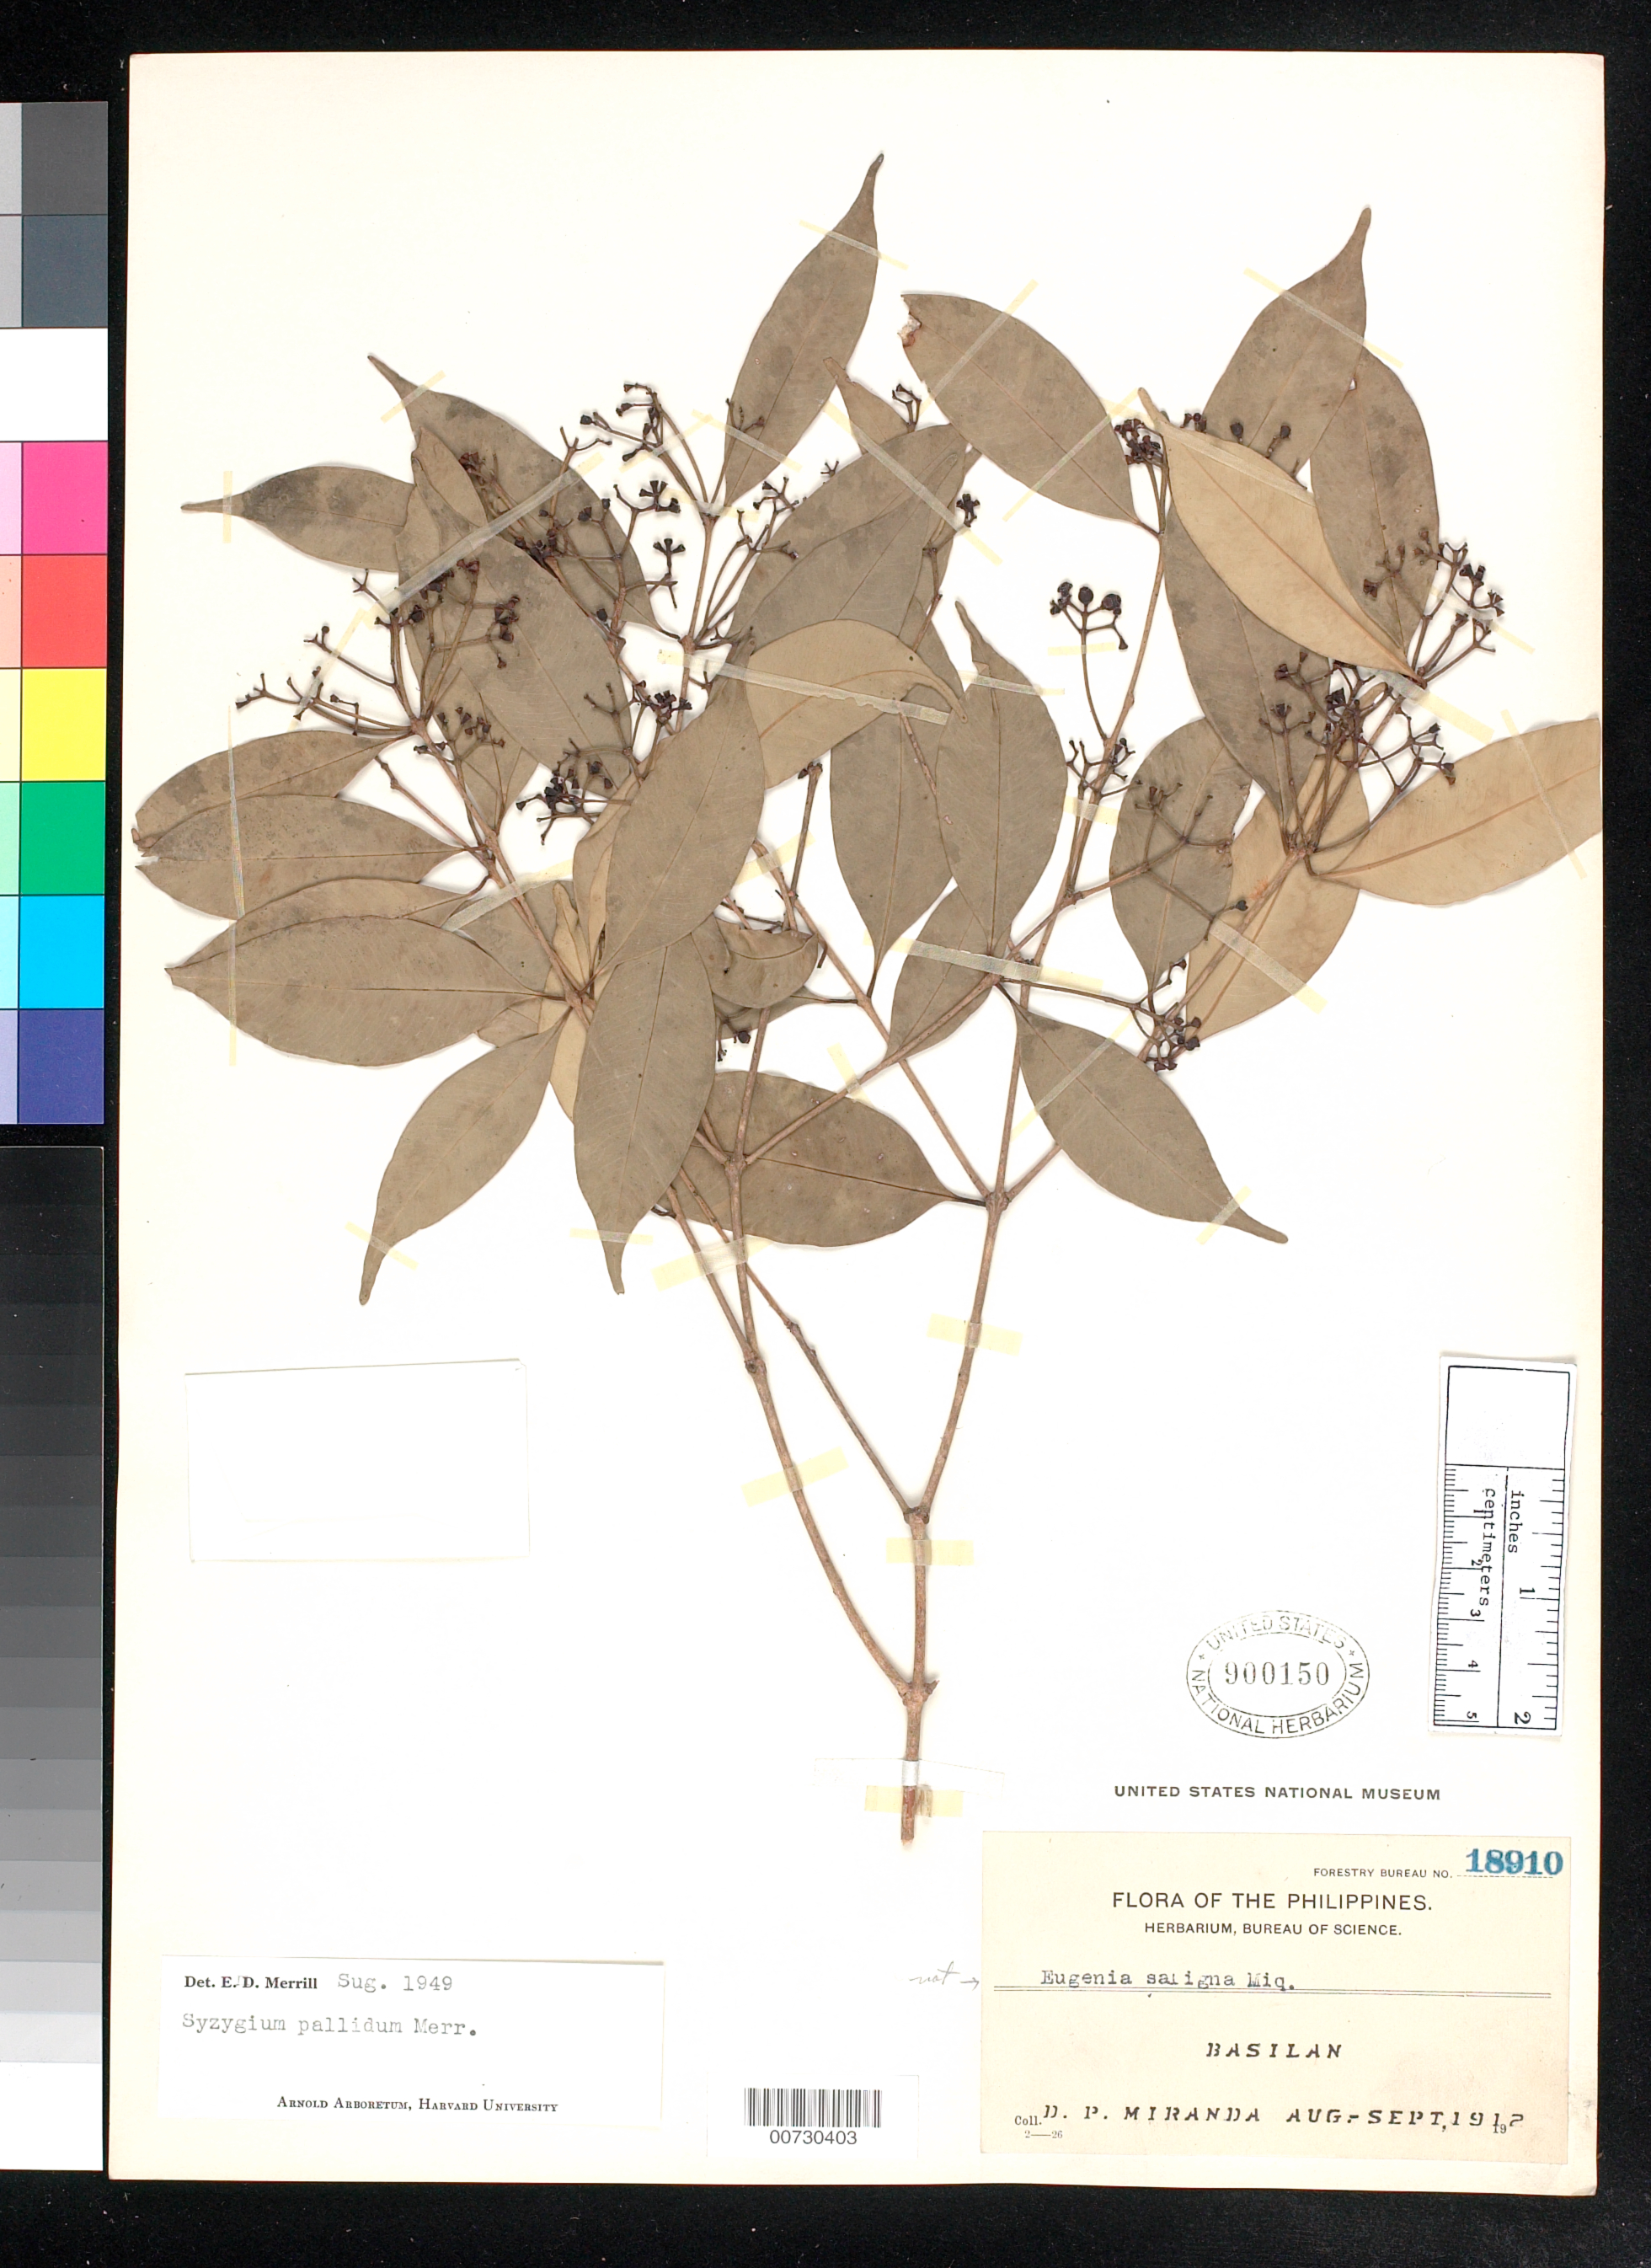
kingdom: Plantae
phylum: Tracheophyta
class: Magnoliopsida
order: Myrtales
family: Myrtaceae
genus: Syzygium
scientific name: Syzygium pallidum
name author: Merr.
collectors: D. P. Miranda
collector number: For. Bur. 18910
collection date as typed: Aug 1912 to -- Sep 1912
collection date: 1912-08/1912-09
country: Philippines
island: Basilan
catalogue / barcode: US 900150